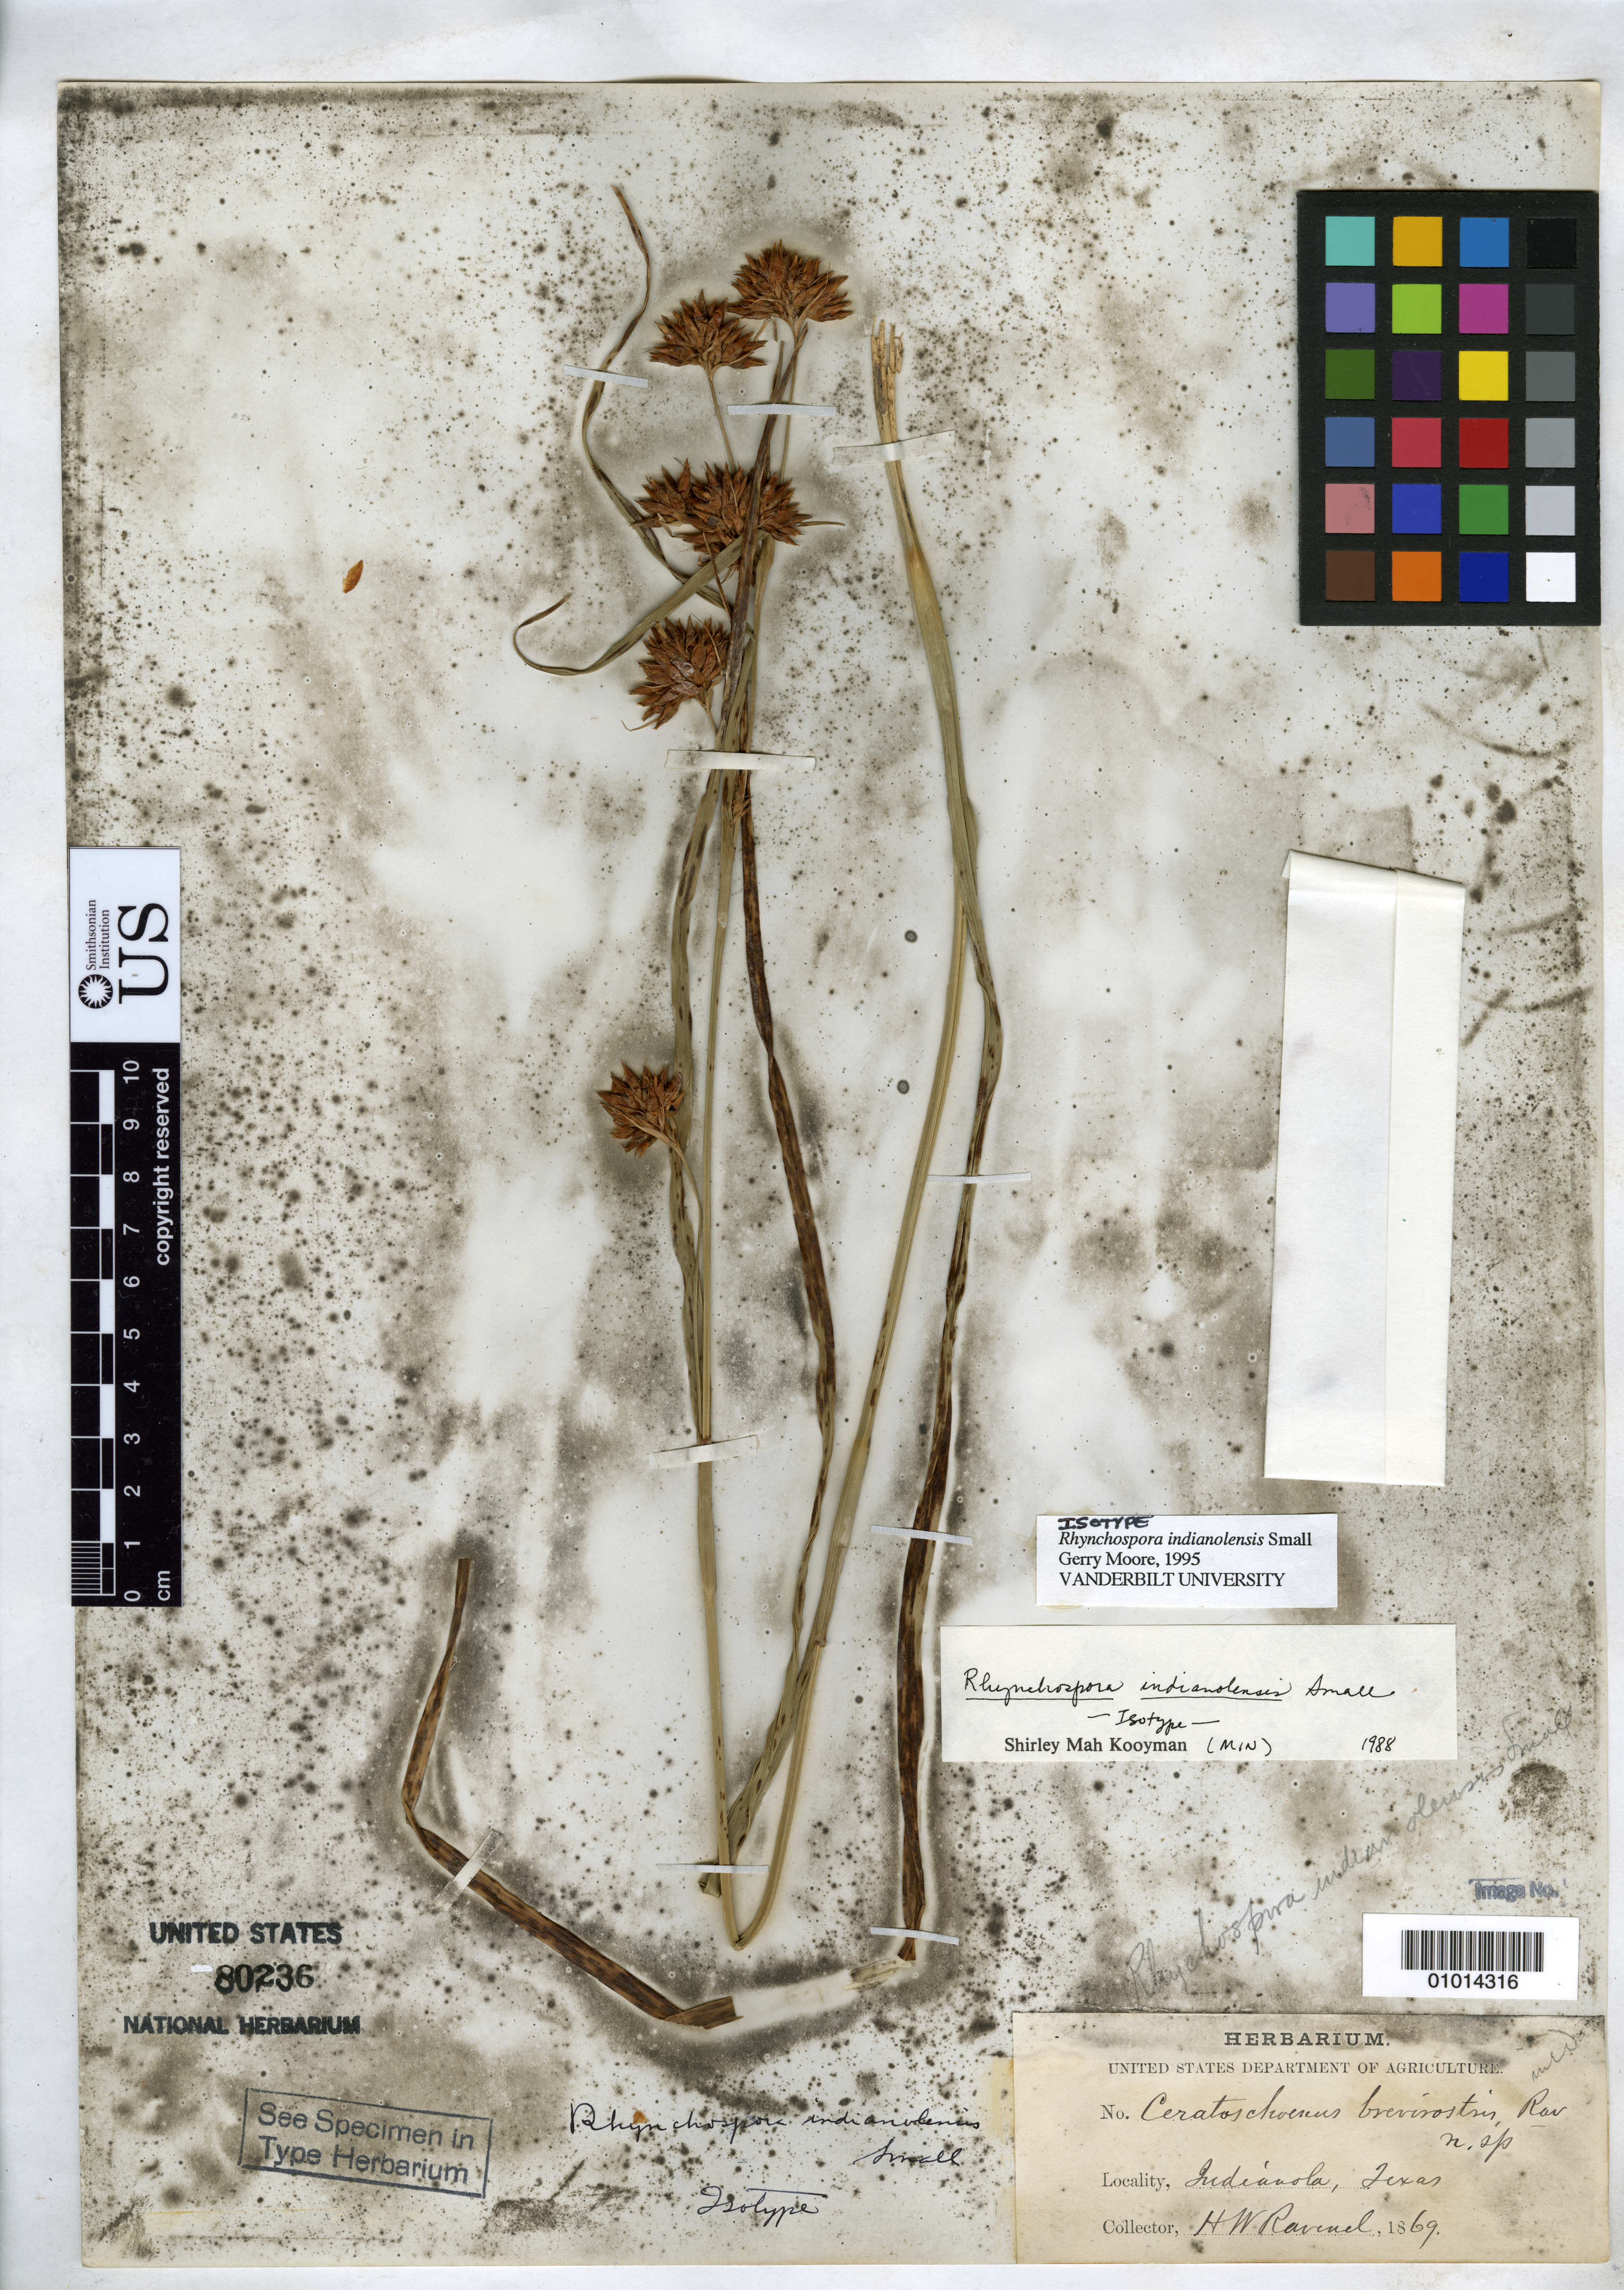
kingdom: Plantae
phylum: Tracheophyta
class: Liliopsida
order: Poales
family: Cyperaceae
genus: Rhynchospora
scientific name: Rhynchospora indianolensis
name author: Small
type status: Isotype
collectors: H. Ravenel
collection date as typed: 1869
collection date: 1869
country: United States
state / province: Texas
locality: Indianola.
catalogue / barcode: US 80236